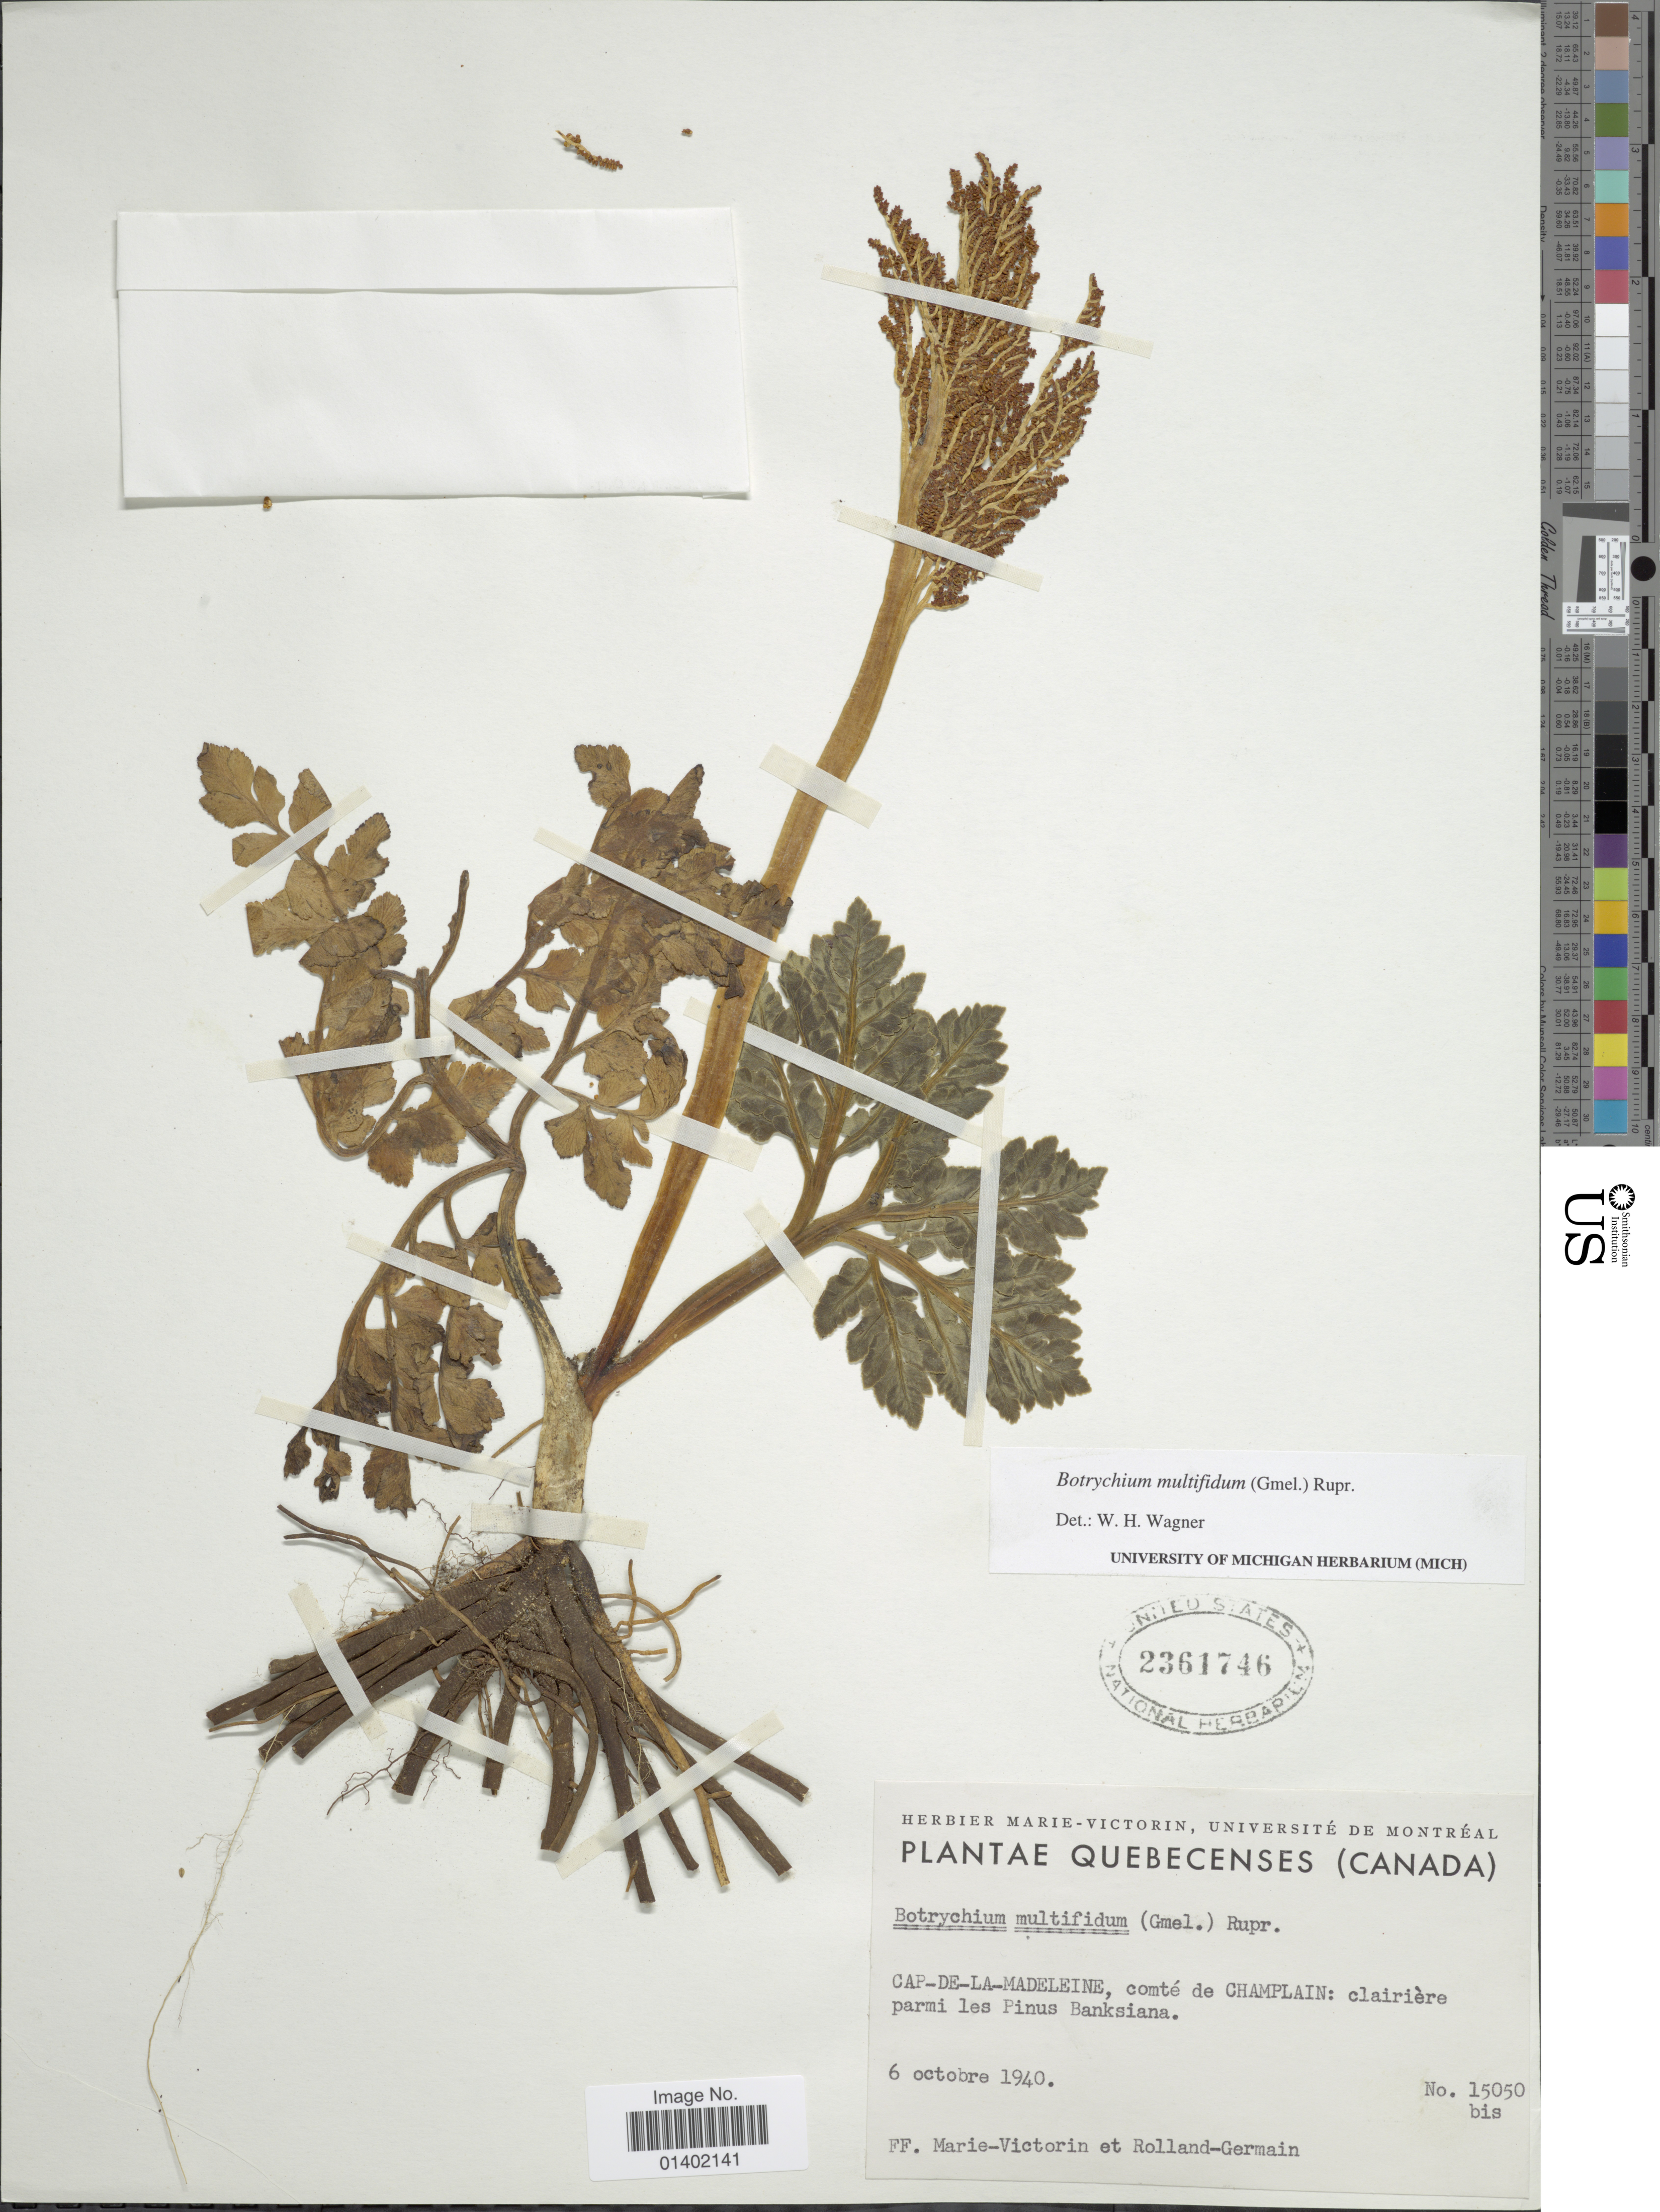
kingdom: Plantae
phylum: Tracheophyta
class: Polypodiopsida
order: Ophioglossales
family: Ophioglossaceae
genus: Botrychium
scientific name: Botrychium multifidum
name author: (J.F. Gmel.) Rupr.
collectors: Fr. Marie-Victorin & Rolland-Germain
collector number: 15050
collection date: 1940-10-06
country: Canada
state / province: Quebec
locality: Cap- de- la- madeleine, comte de Champlain, clairiere parmi les Pinus Banksiana.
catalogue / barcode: US 2361746